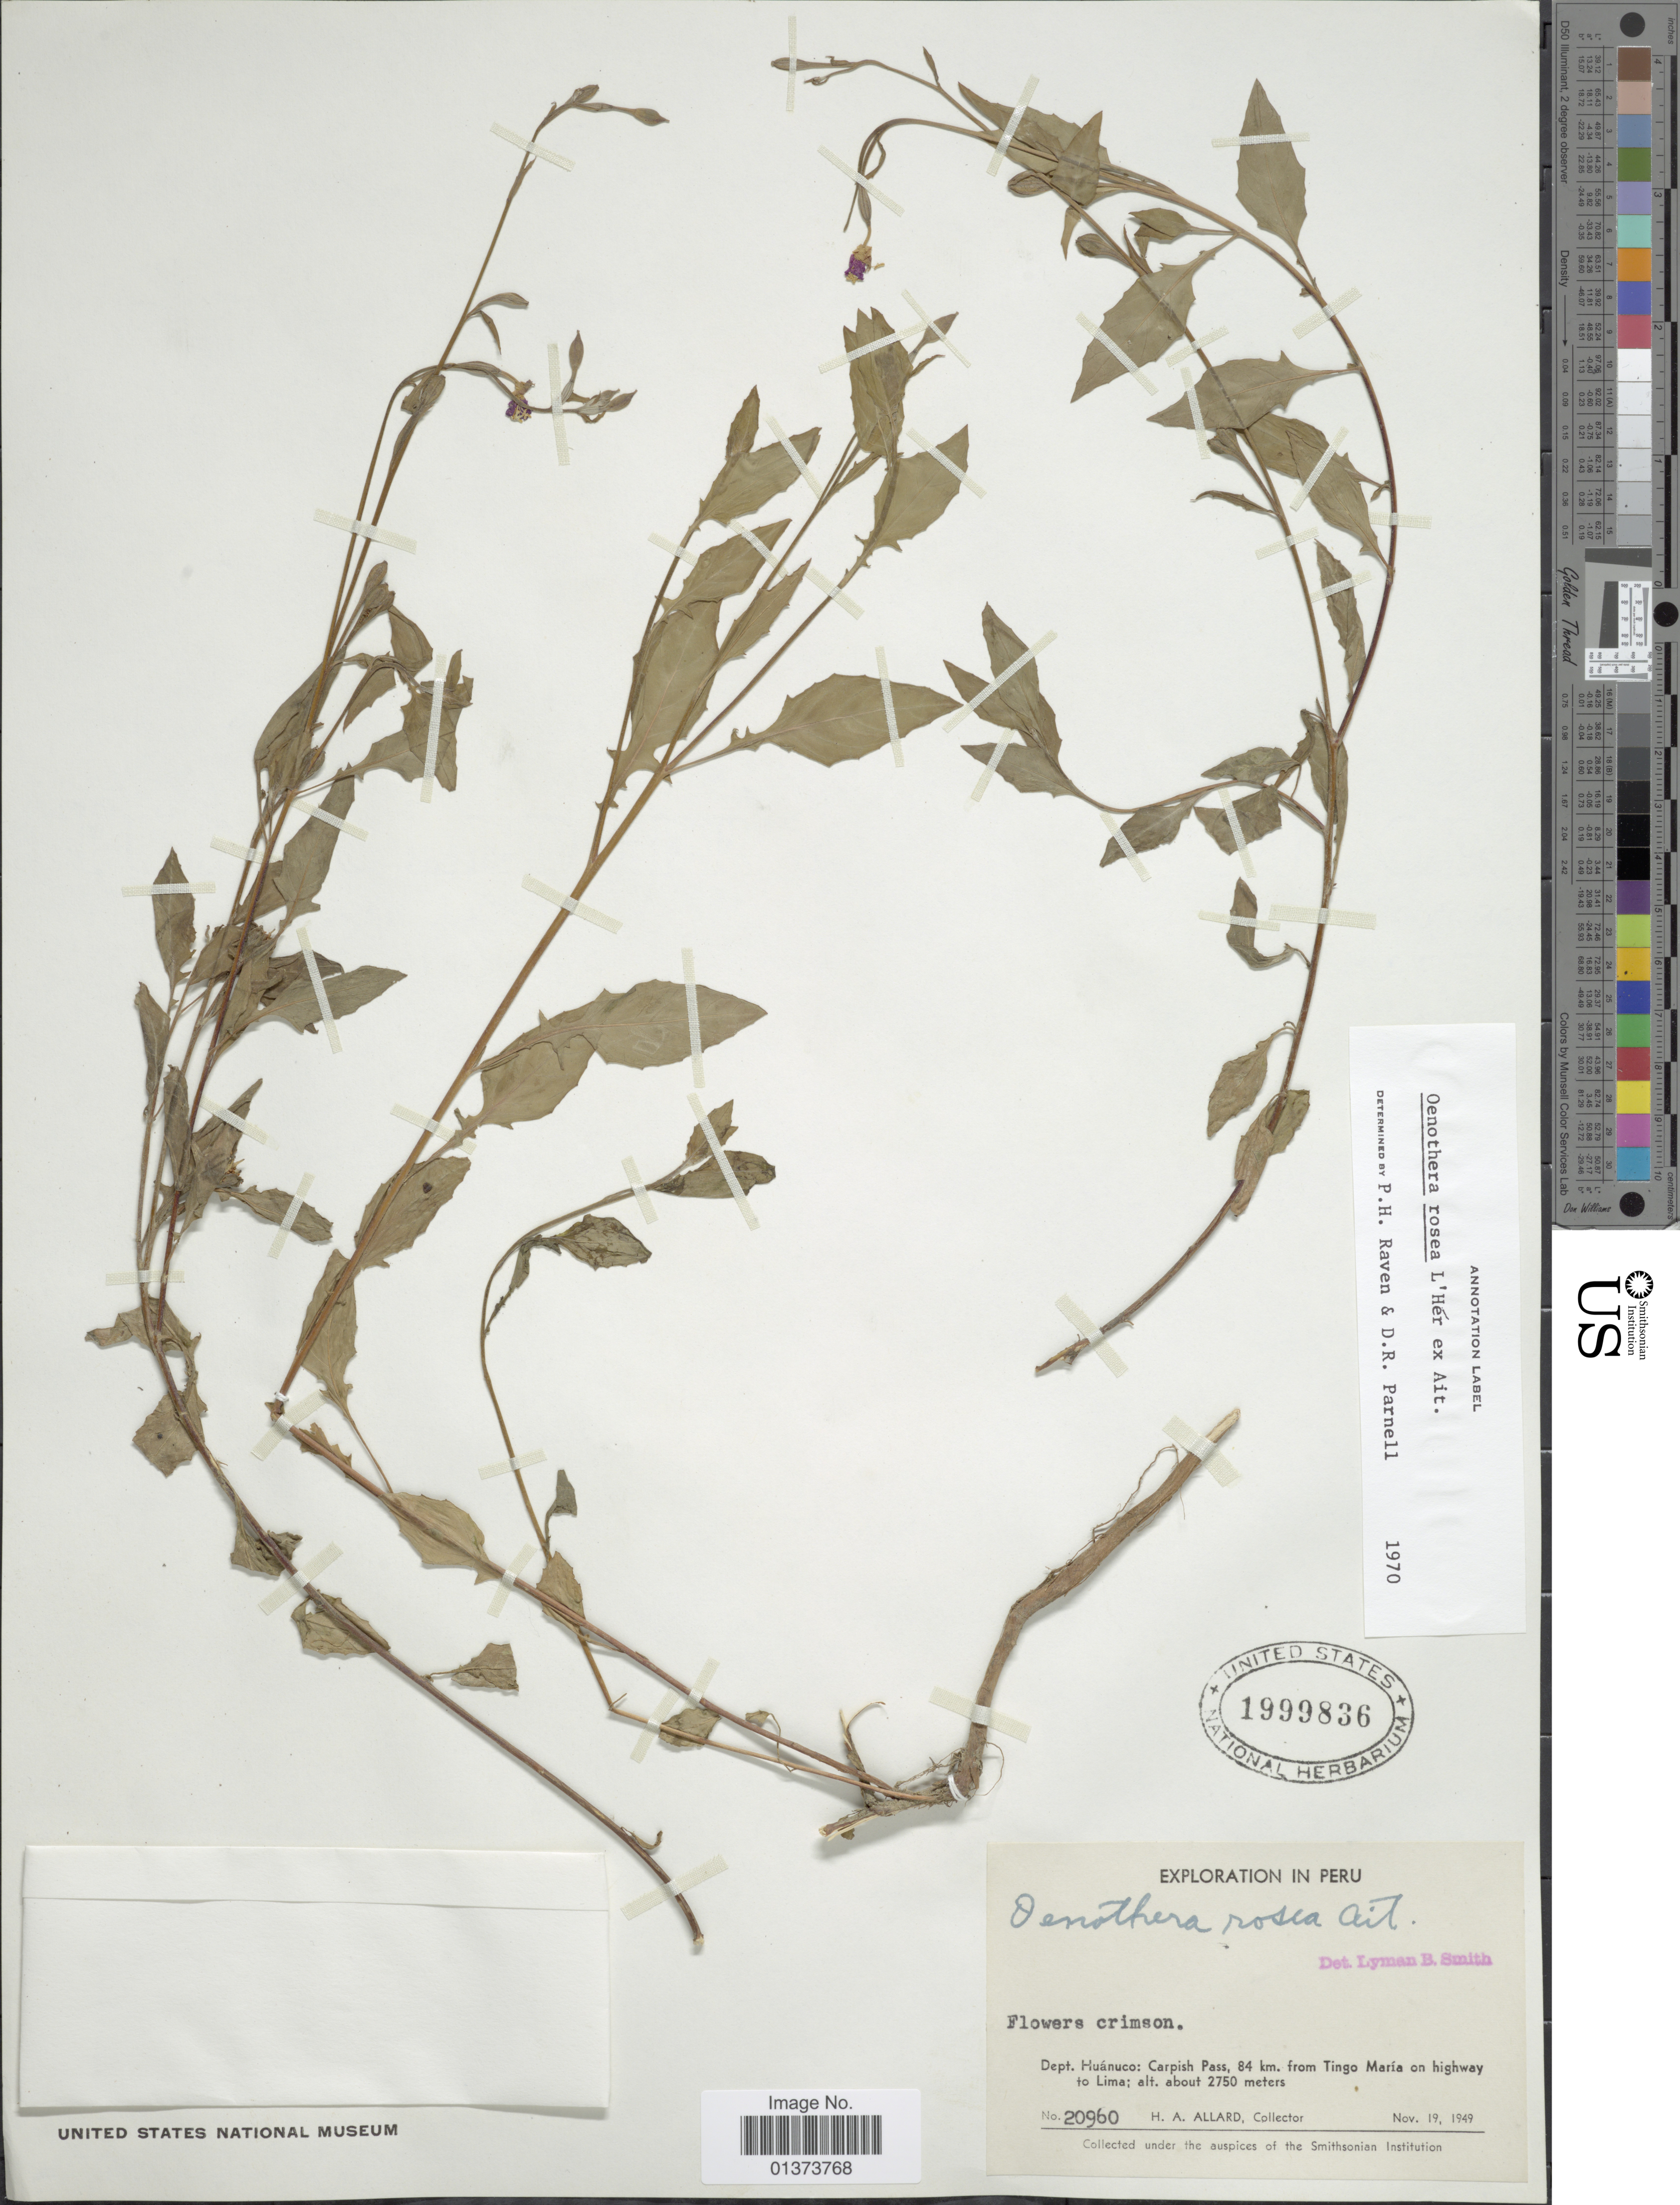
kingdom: Plantae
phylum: Tracheophyta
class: Magnoliopsida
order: Myrtales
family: Onagraceae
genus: Oenothera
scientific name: Oenothera rosea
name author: L'Hér. ex Aiton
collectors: H. A. Allard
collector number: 20960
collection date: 1949-11-19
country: Peru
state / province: Huánuco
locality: Carpish Pass, 84 km. from Tingo María on highway to Lima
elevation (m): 2750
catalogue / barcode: US 1999836